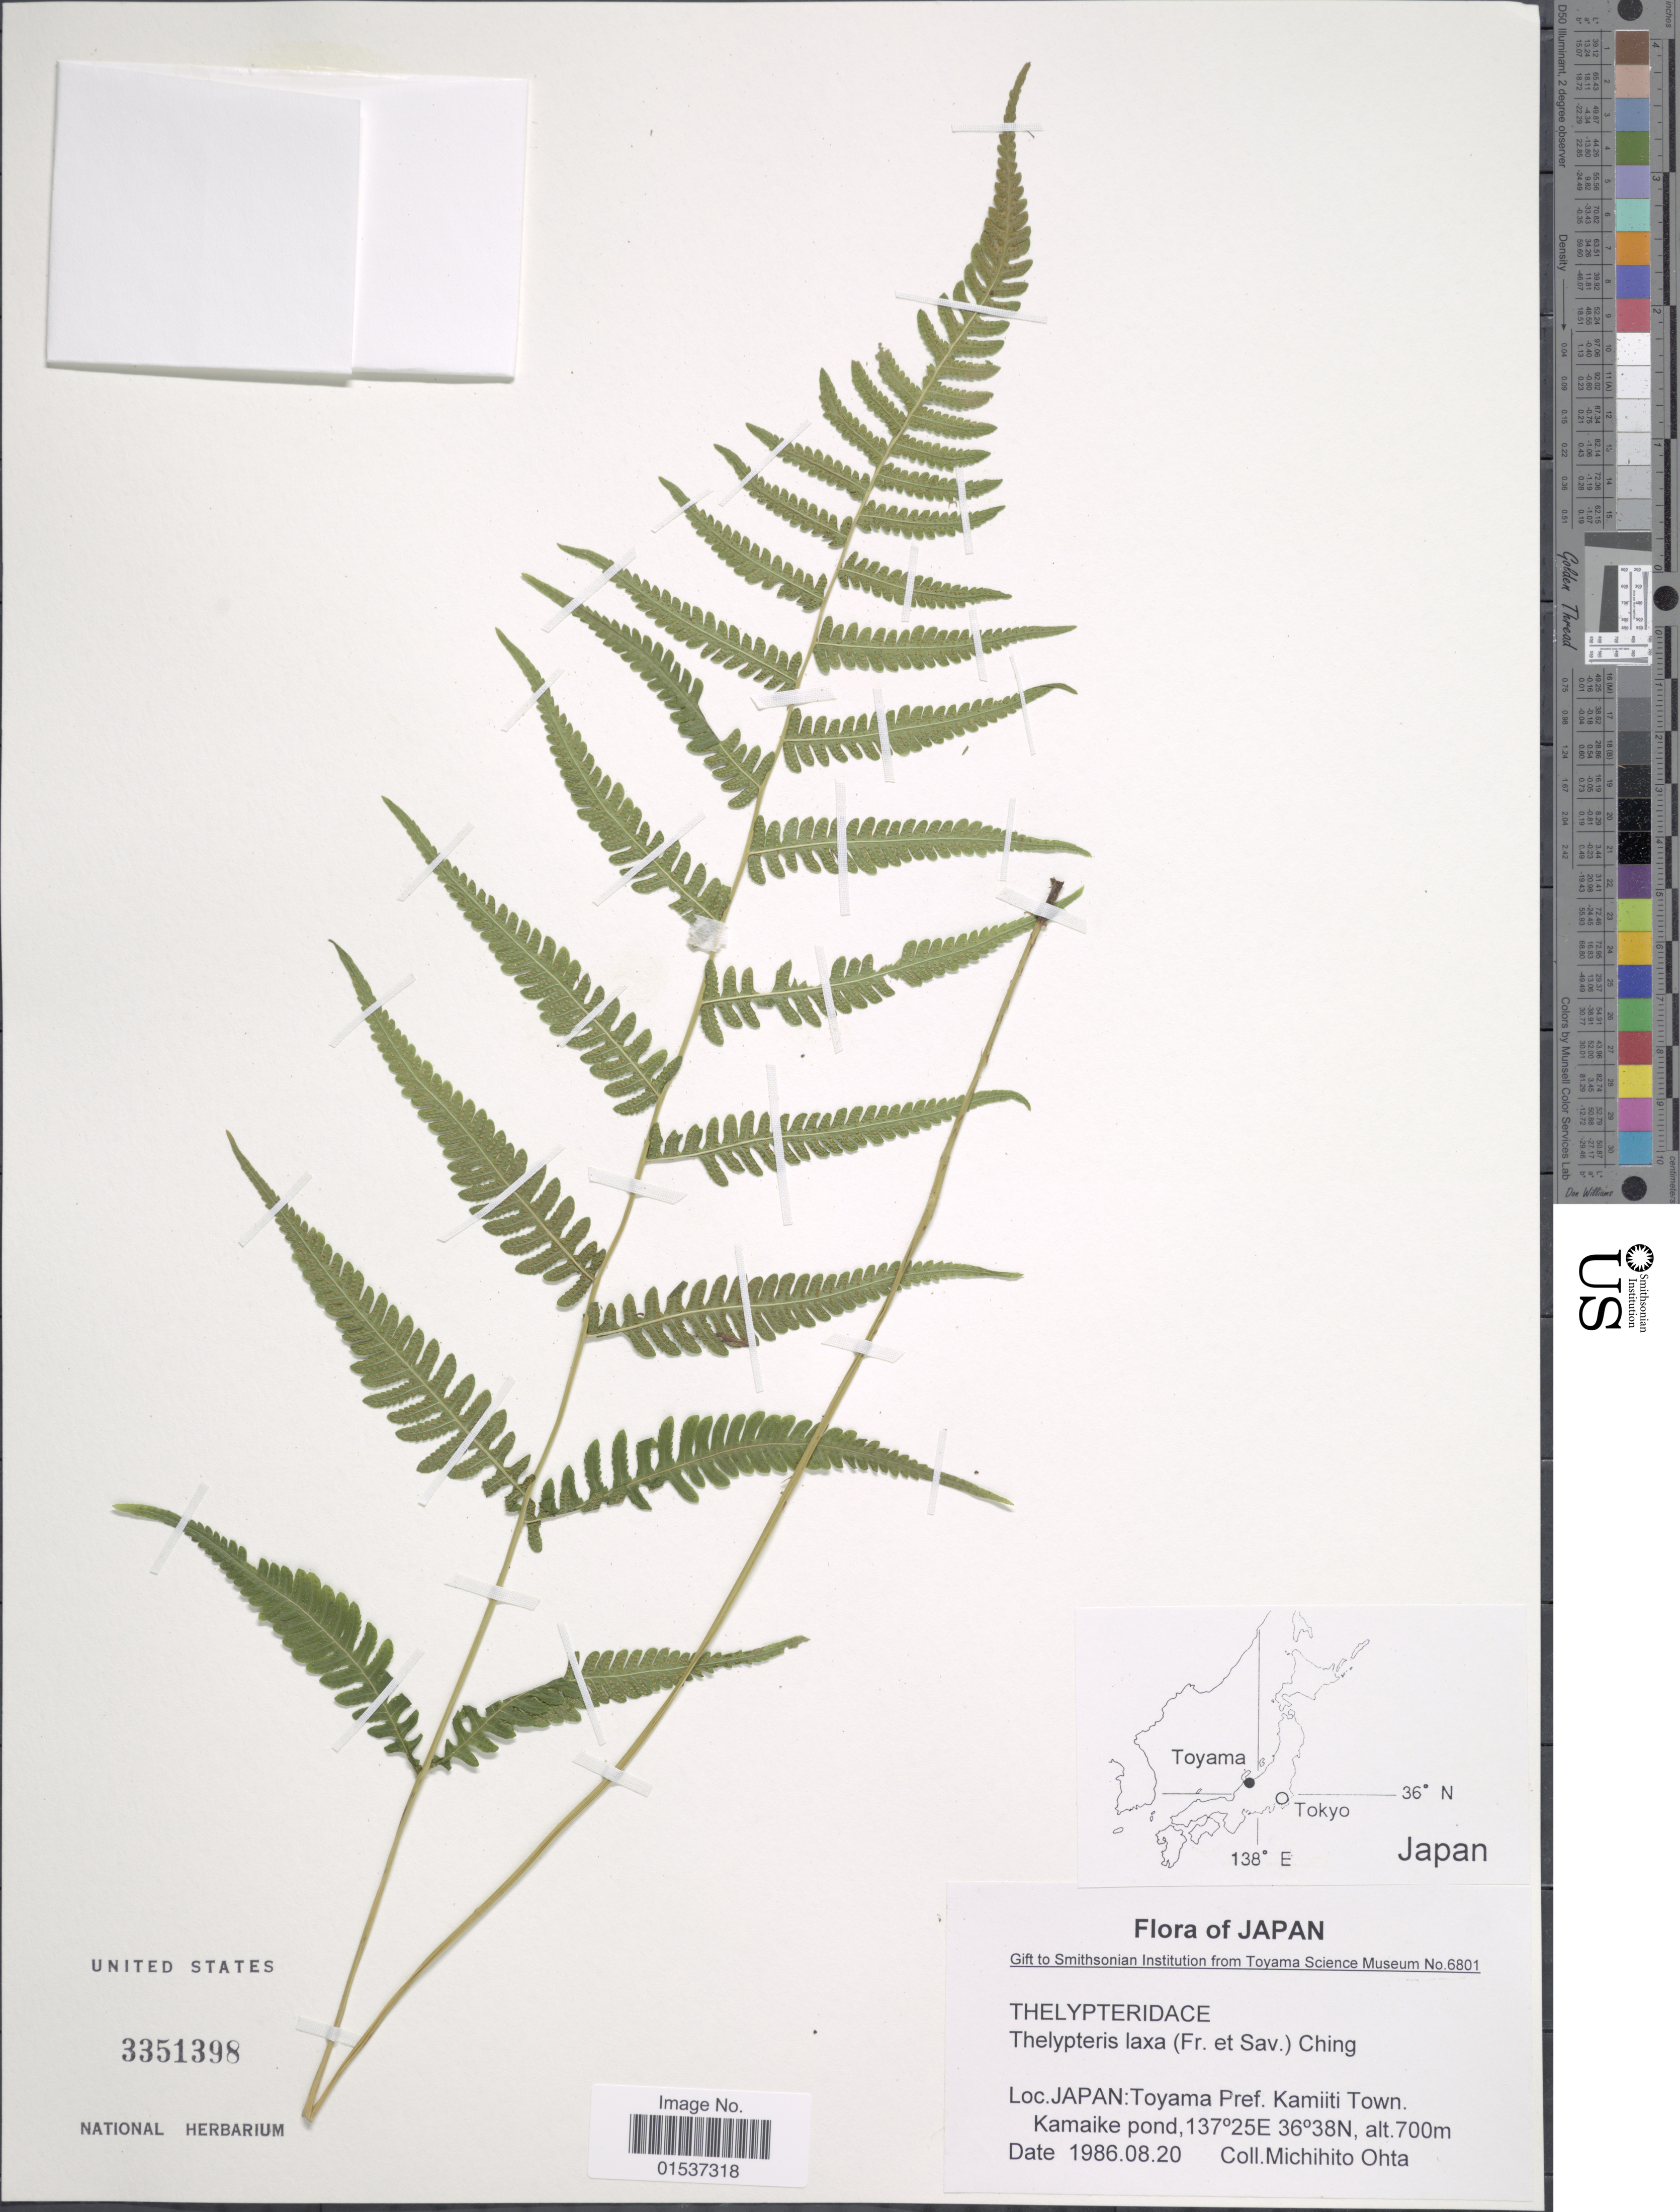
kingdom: Plantae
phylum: Tracheophyta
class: Polypodiopsida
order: Polypodiales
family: Thelypteridaceae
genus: Metathelypteris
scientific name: Metathelypteris laxa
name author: (Franch. & Sav.) Ching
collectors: M. Ohta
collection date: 1986-08-20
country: Japan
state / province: Toyama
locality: Japan: Toyama Pref. Kamiiti Town. Kamaike pond.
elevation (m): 700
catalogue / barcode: US 3351398